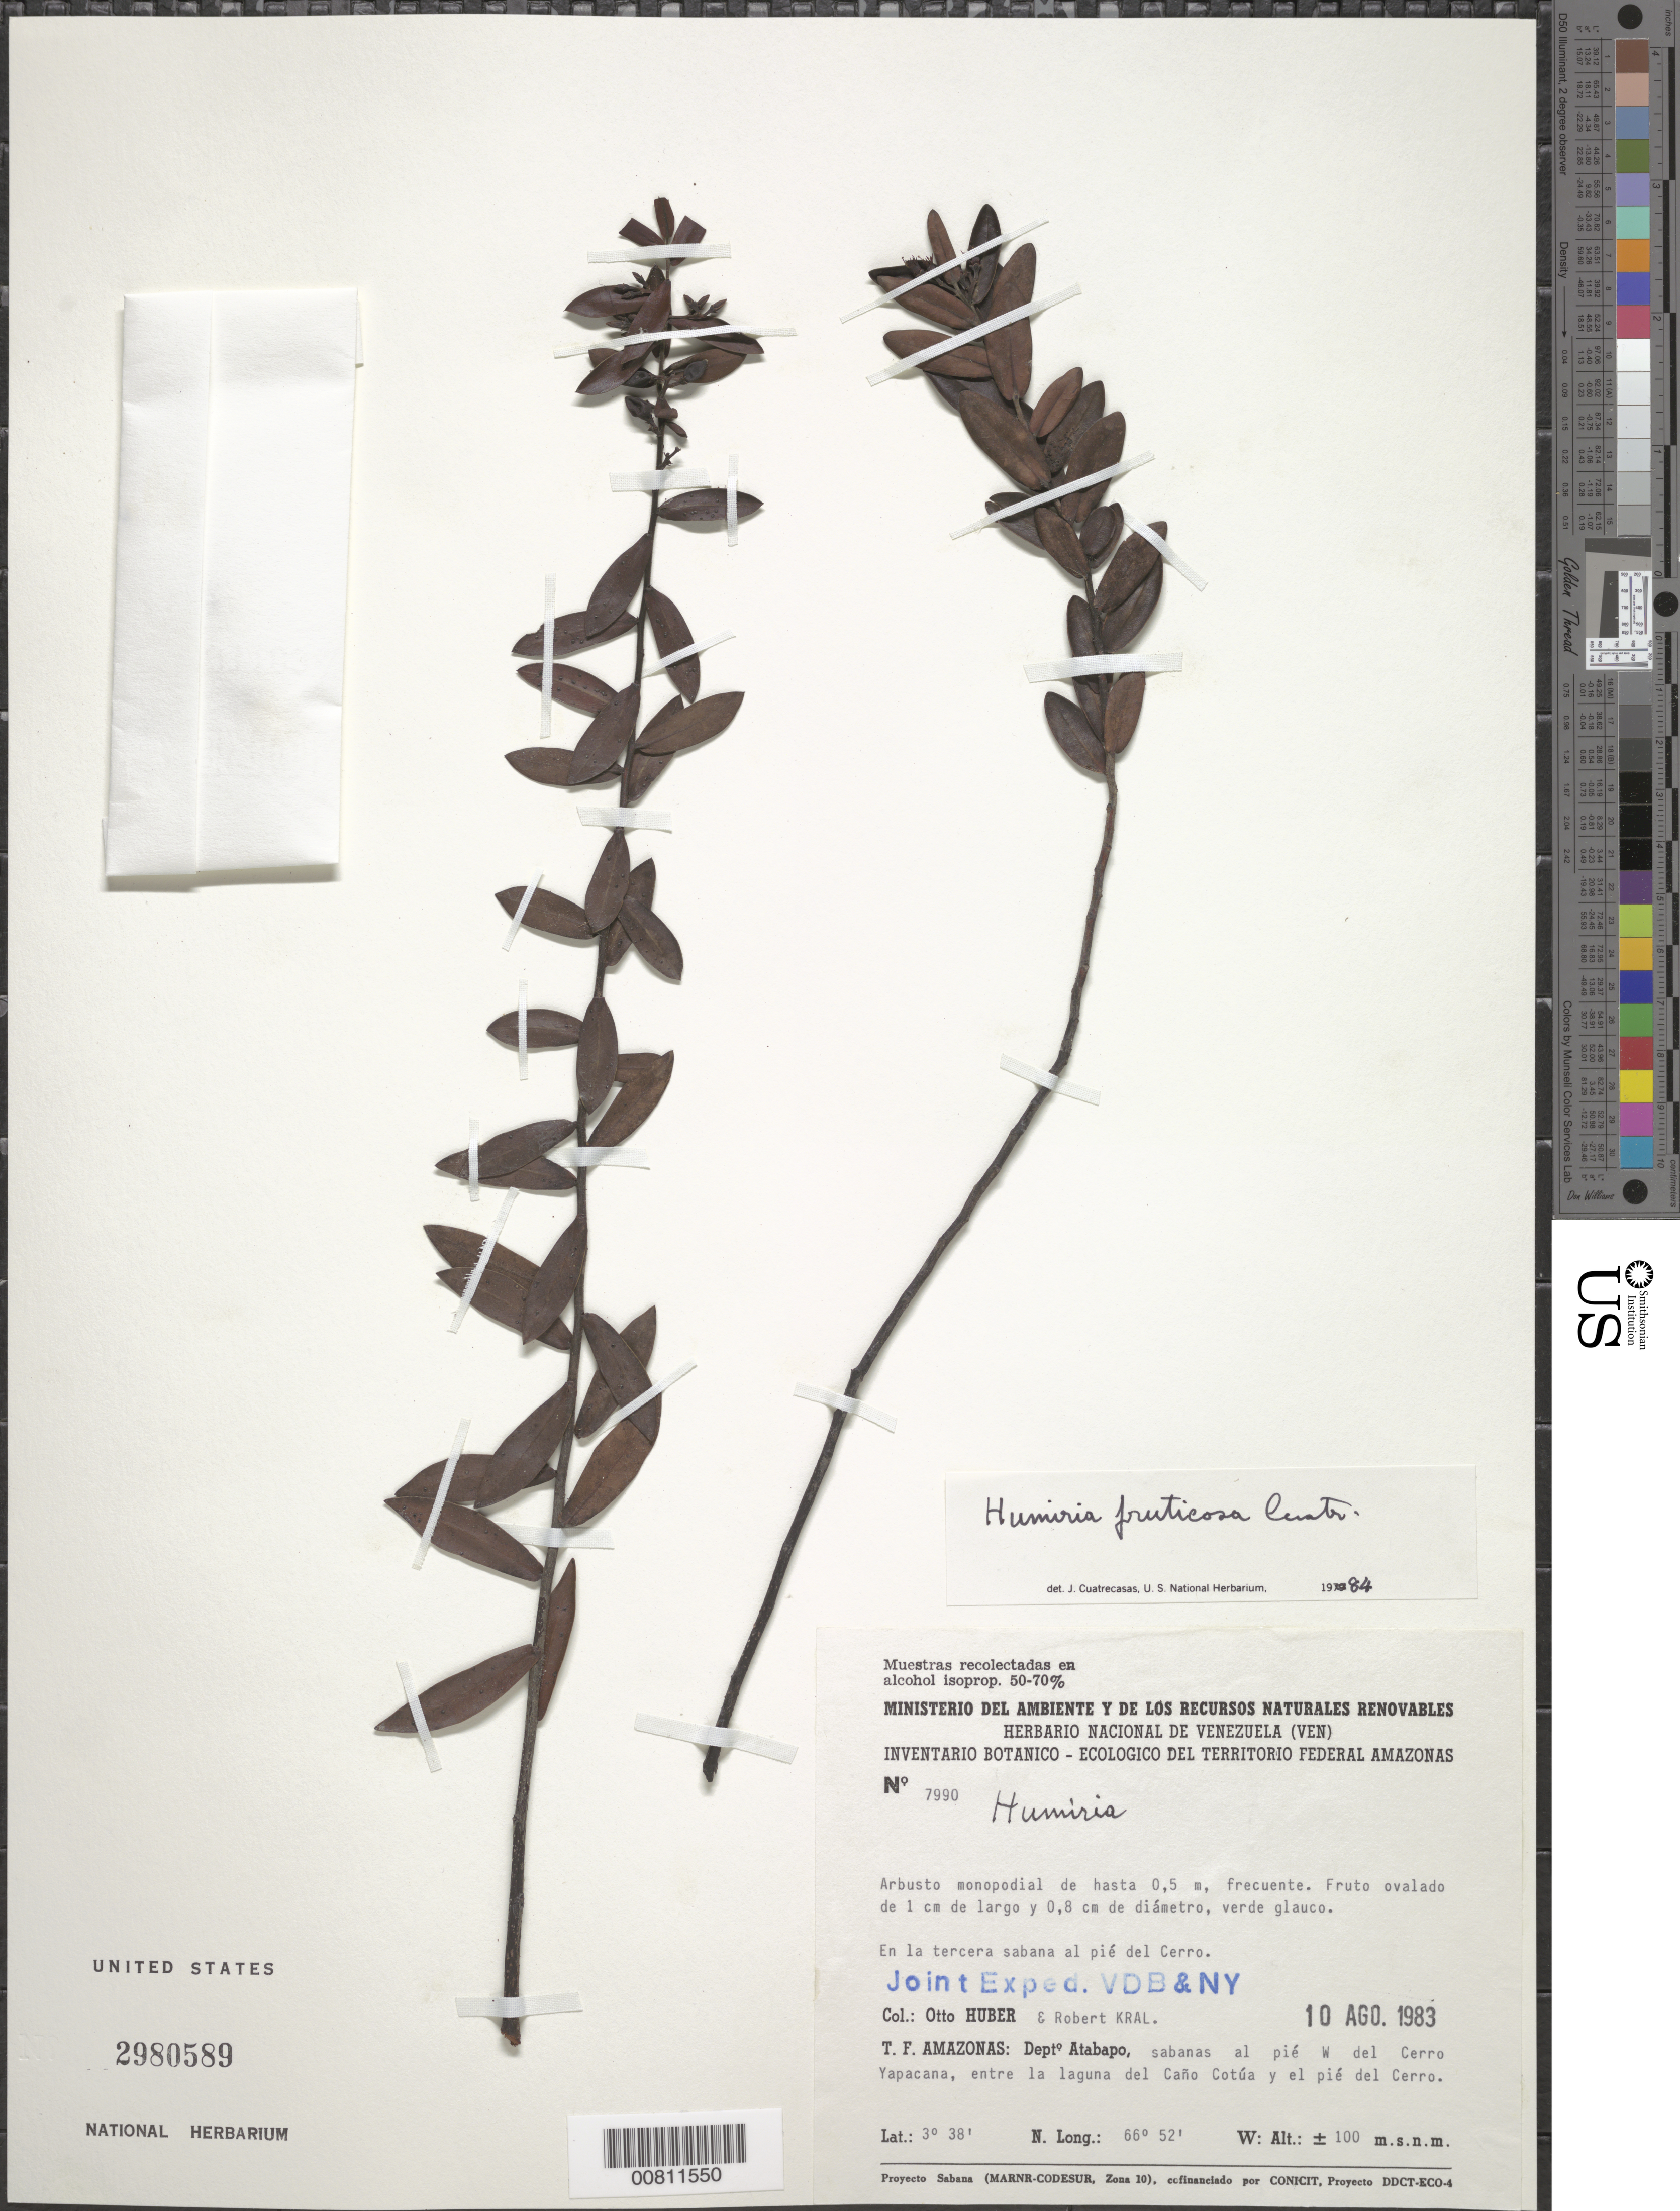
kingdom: Plantae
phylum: Tracheophyta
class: Magnoliopsida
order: Malpighiales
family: Humiriaceae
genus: Humiria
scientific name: Humiria fruticosa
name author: Cuatrec.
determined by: Cuatrecasas, J.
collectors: O. Huber & R. Kral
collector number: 7990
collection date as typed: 10-Aug-83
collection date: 1983-08-10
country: Venezuela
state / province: Amazonas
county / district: Atabapo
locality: Cerro Yapacána, entre la laguna del Caño Cotúa y el pié del Cerro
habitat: En la tercera sabana al pié del cerro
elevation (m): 100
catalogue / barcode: US 2980589